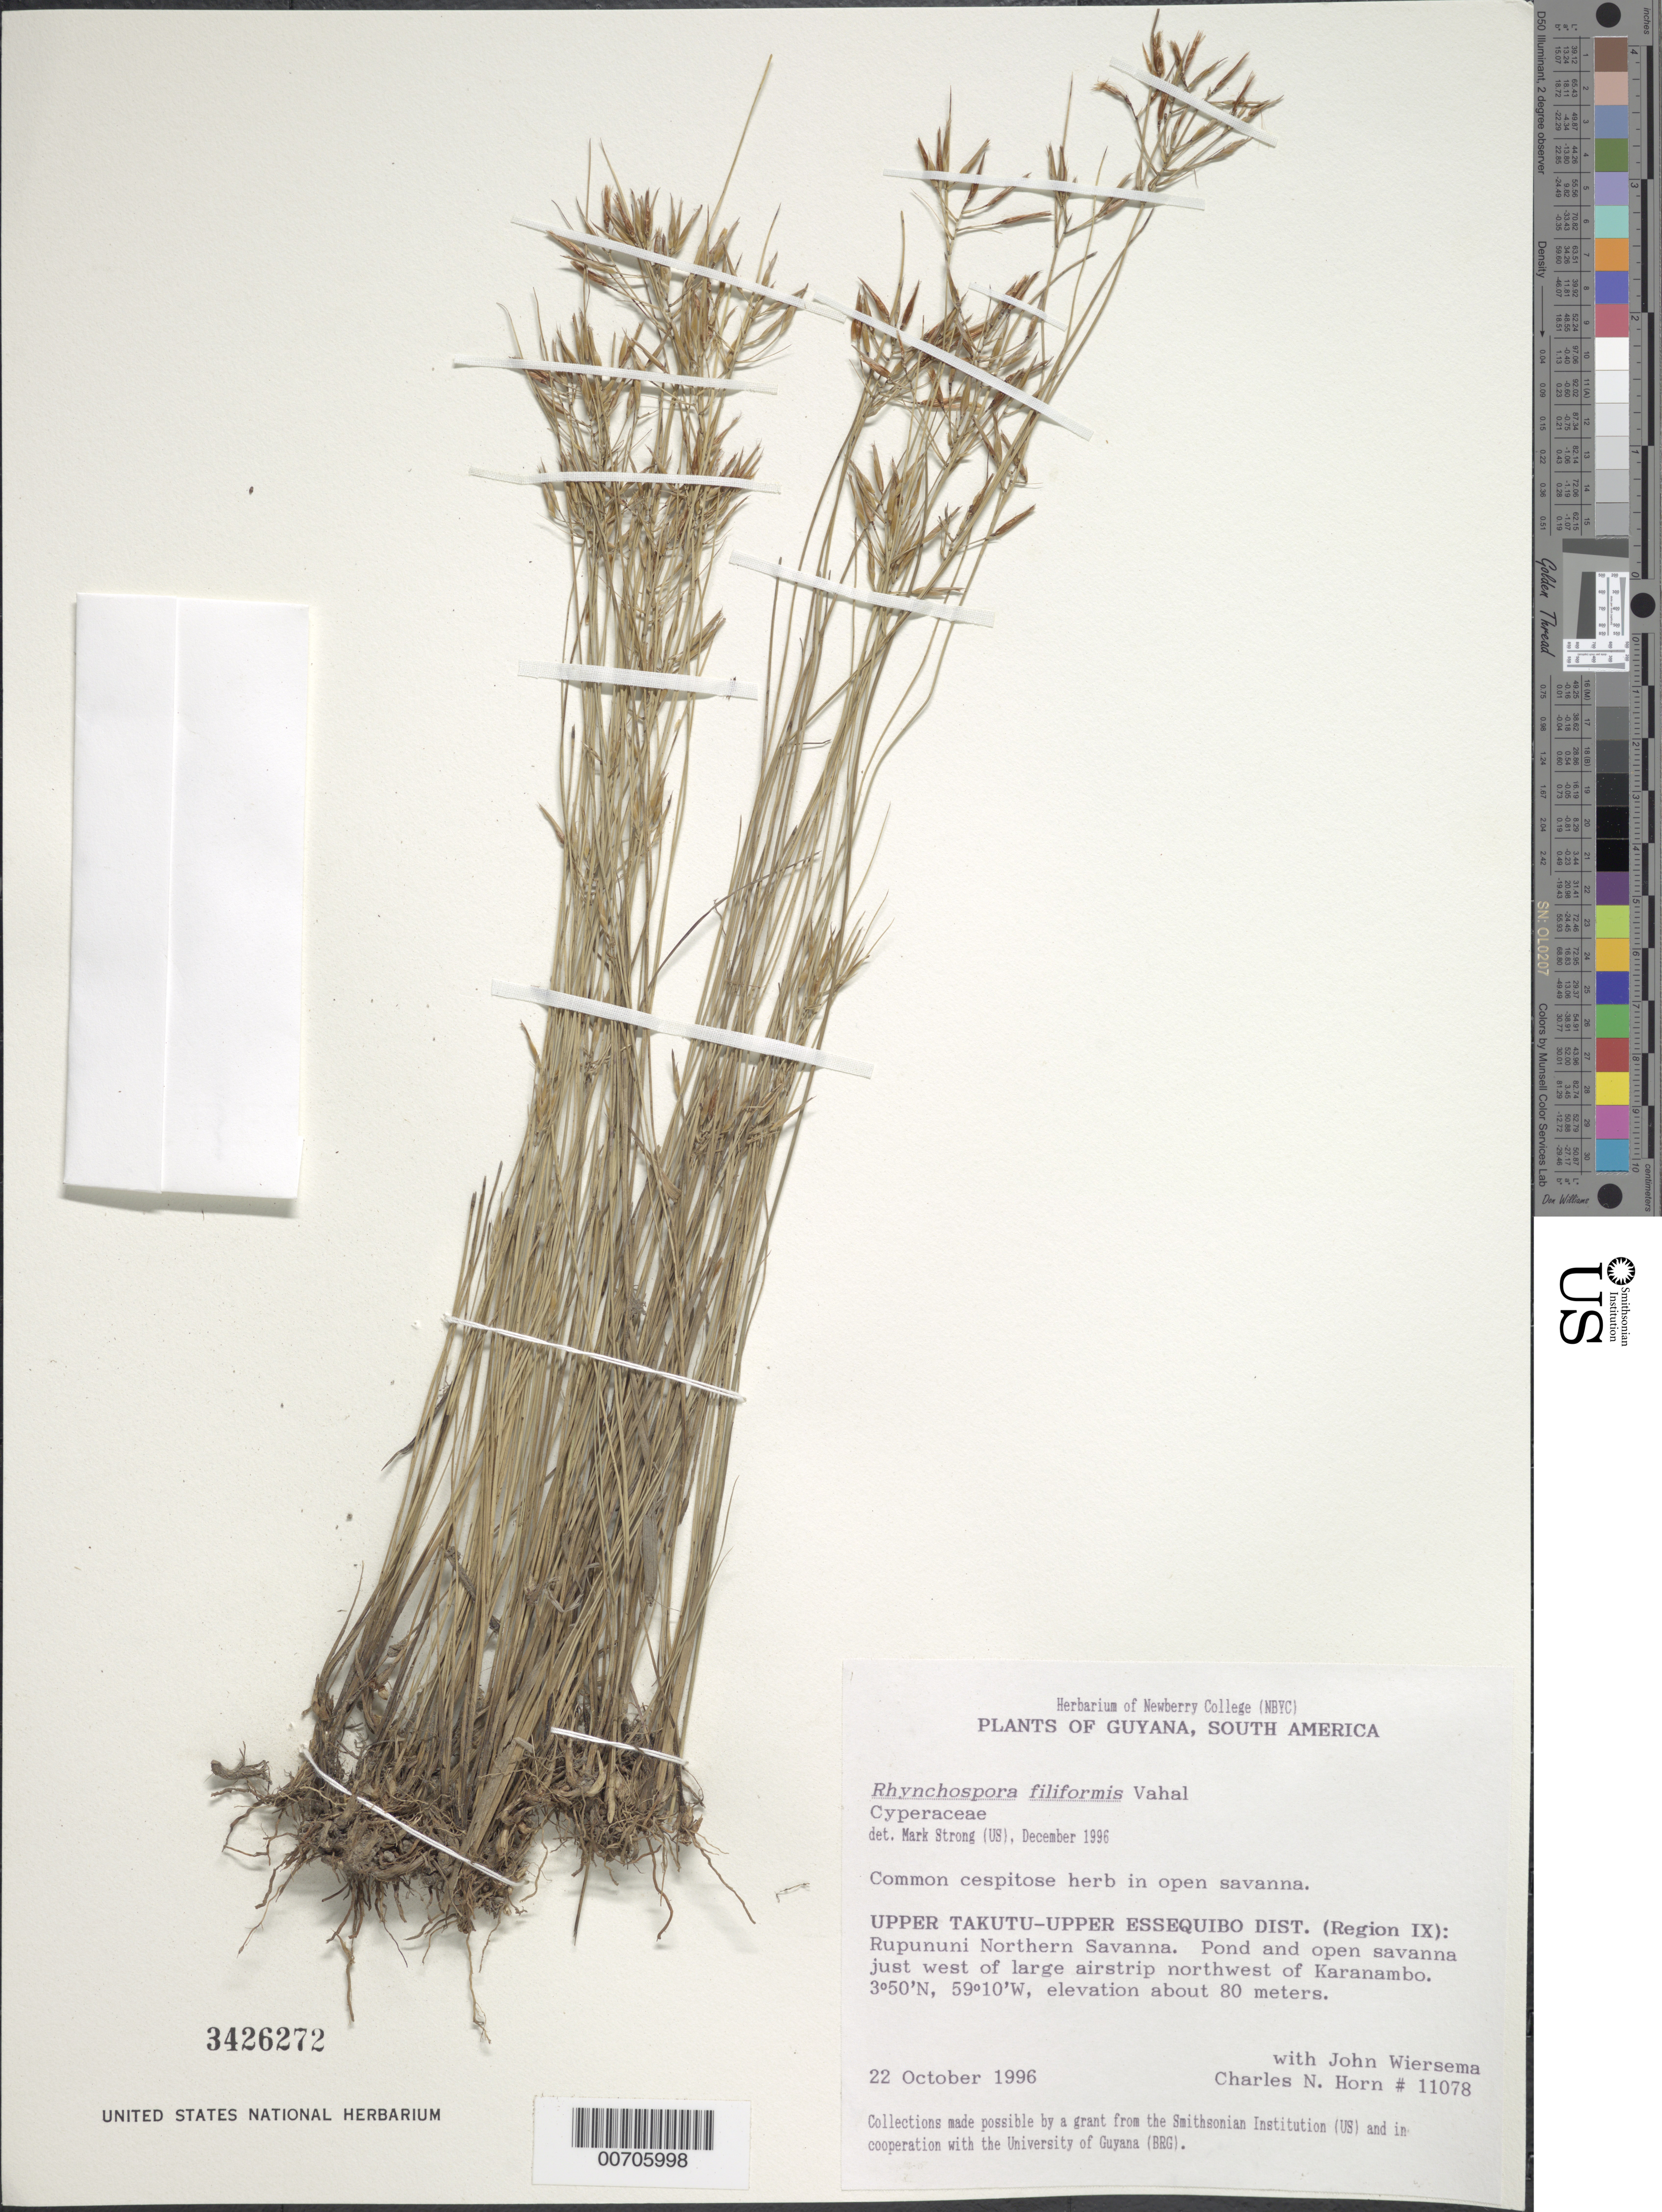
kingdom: Plantae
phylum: Tracheophyta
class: Liliopsida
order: Poales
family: Cyperaceae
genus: Rhynchospora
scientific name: Rhynchospora filiformis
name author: Vahl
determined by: Strong, M. T., (US), Smithsonian Institution - National Museum of Natural History (UNITED STATES)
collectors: C. N. Horn & J. H. Wiersema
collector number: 11078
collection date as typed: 22-Oct-96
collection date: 1996-10-22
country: Guyana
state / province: U. Takutu-U. Essequibo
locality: Rupununi Northern Savanna, W of large airstrip, NW of Karanambo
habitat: Pond and open savanna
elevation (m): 80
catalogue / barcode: US 3426272